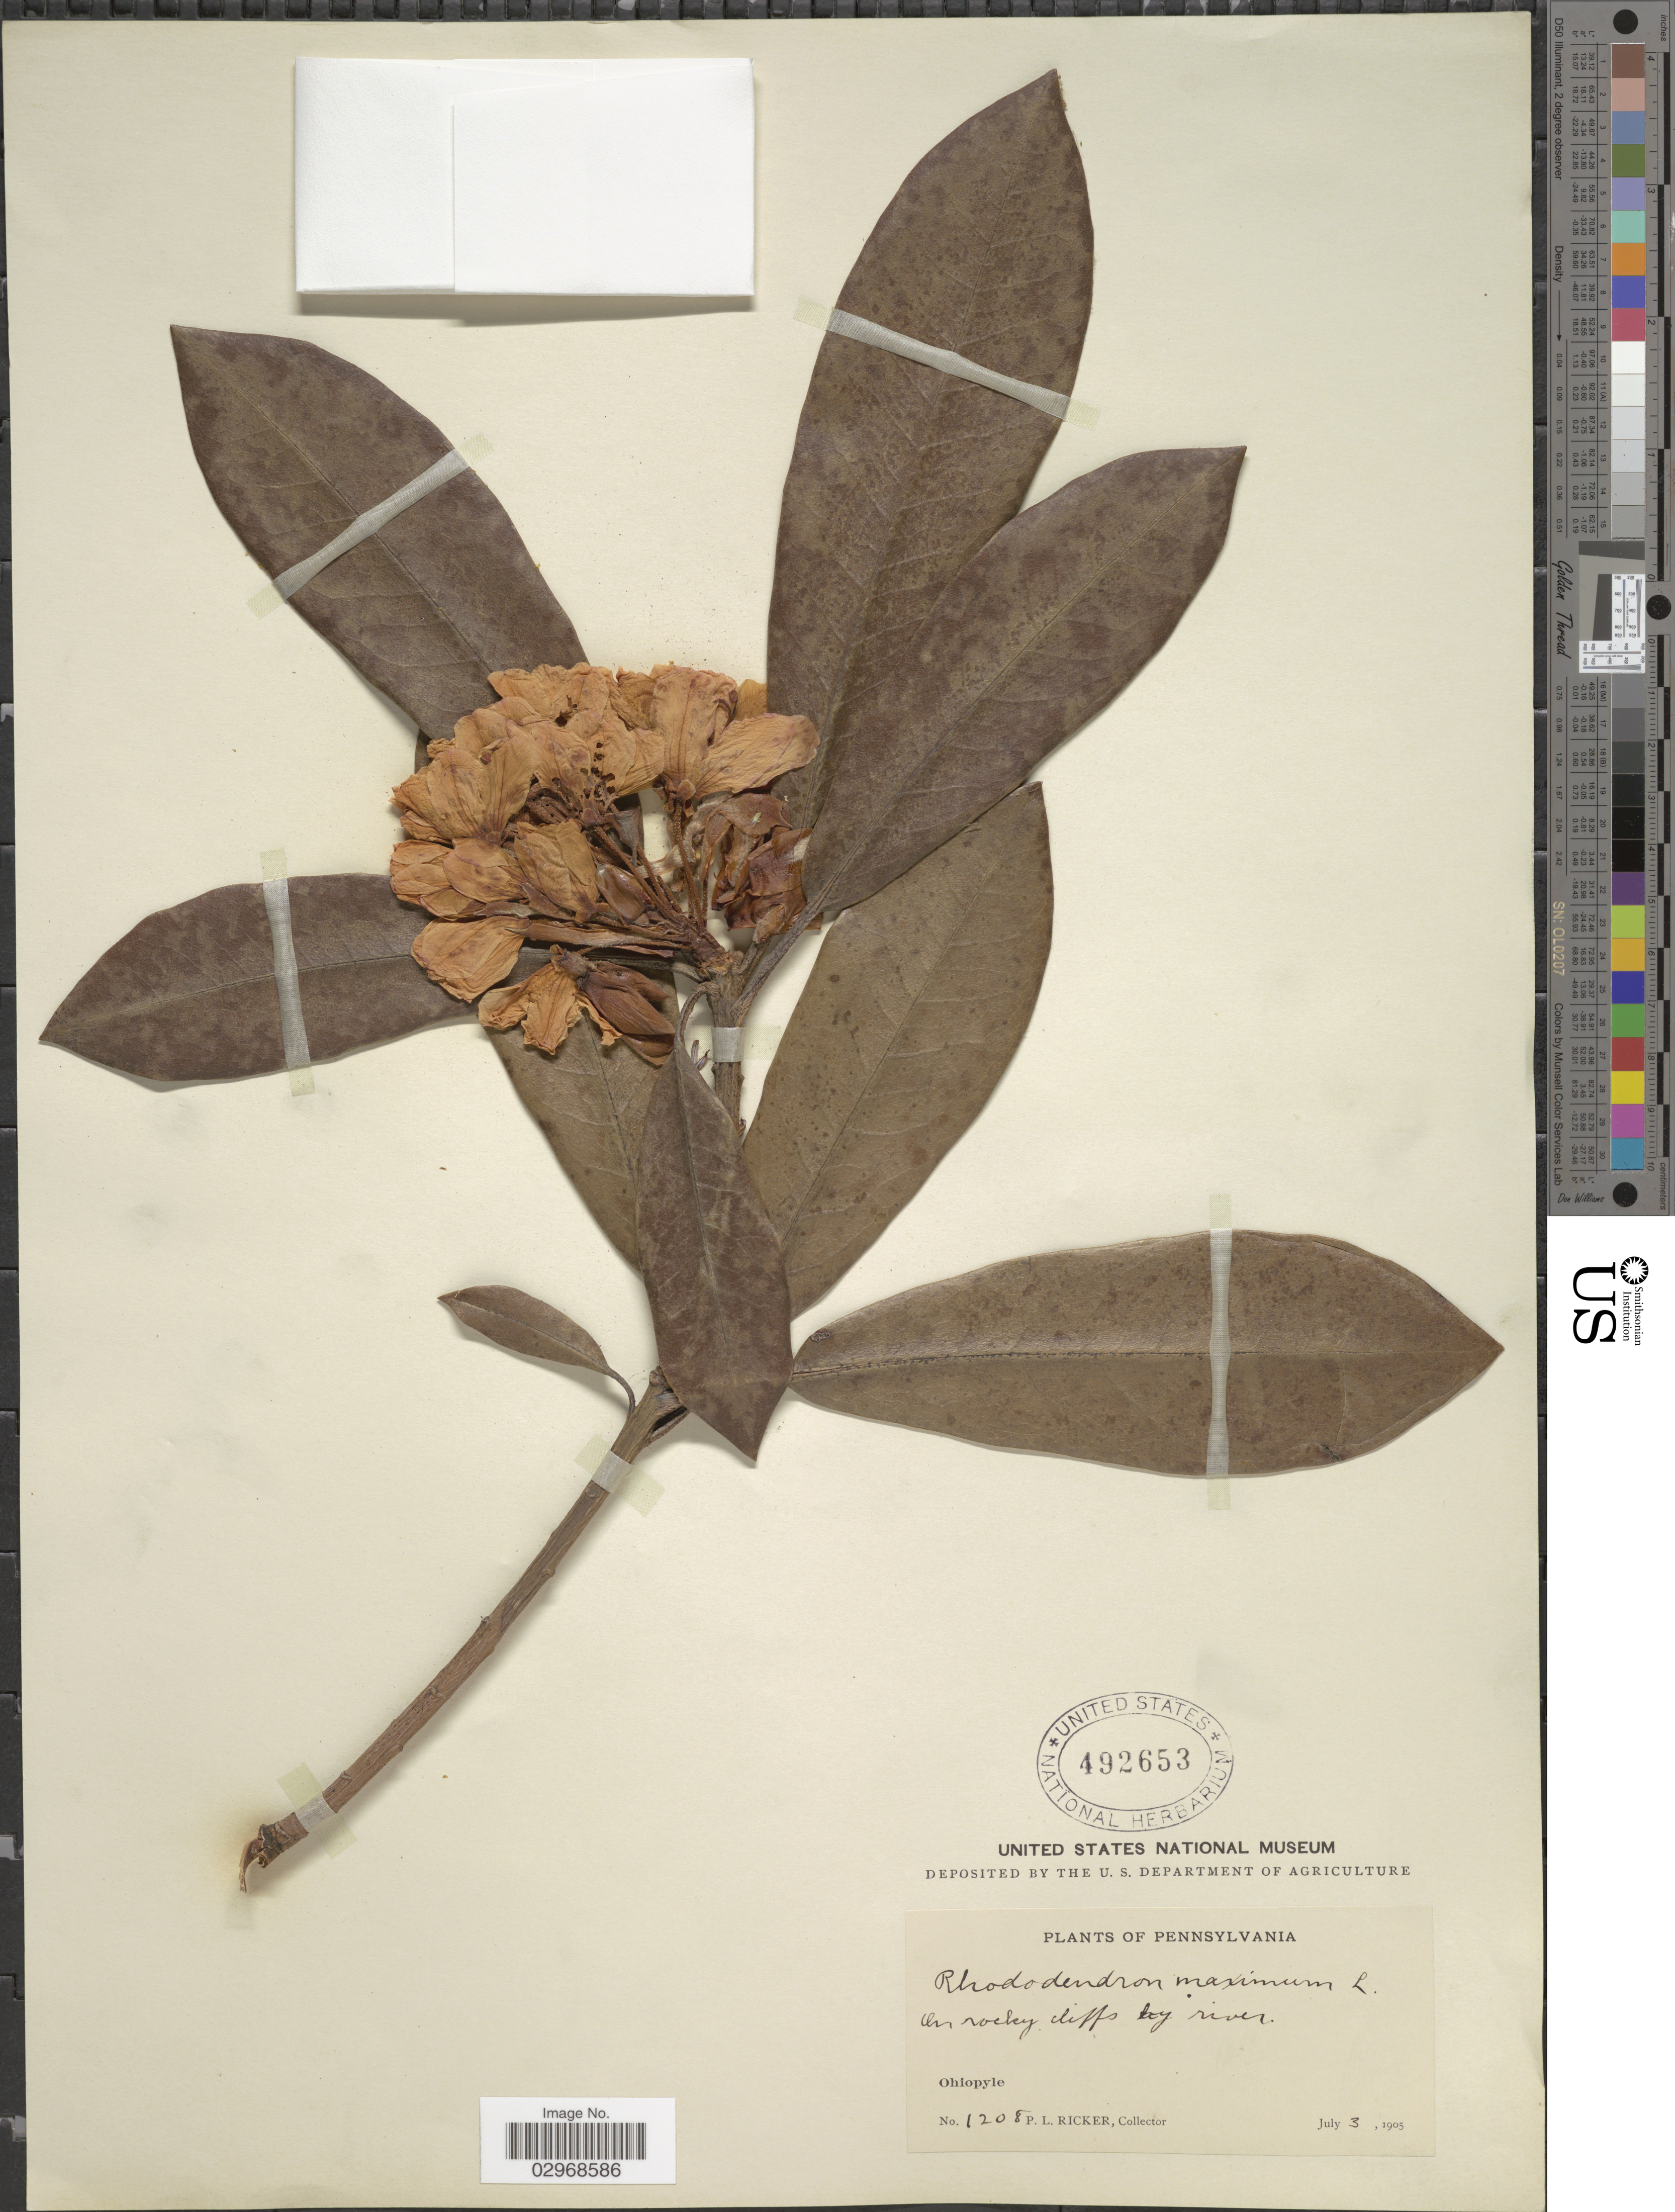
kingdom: Plantae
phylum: Tracheophyta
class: Magnoliopsida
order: Ericales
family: Ericaceae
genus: Rhododendron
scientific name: Rhododendron maximum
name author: L.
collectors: P. Ricker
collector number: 1208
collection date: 1905-07-03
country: United States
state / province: Pennsylvania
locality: On rocky cliffs by river. Ohiopyle.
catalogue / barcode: US 492653